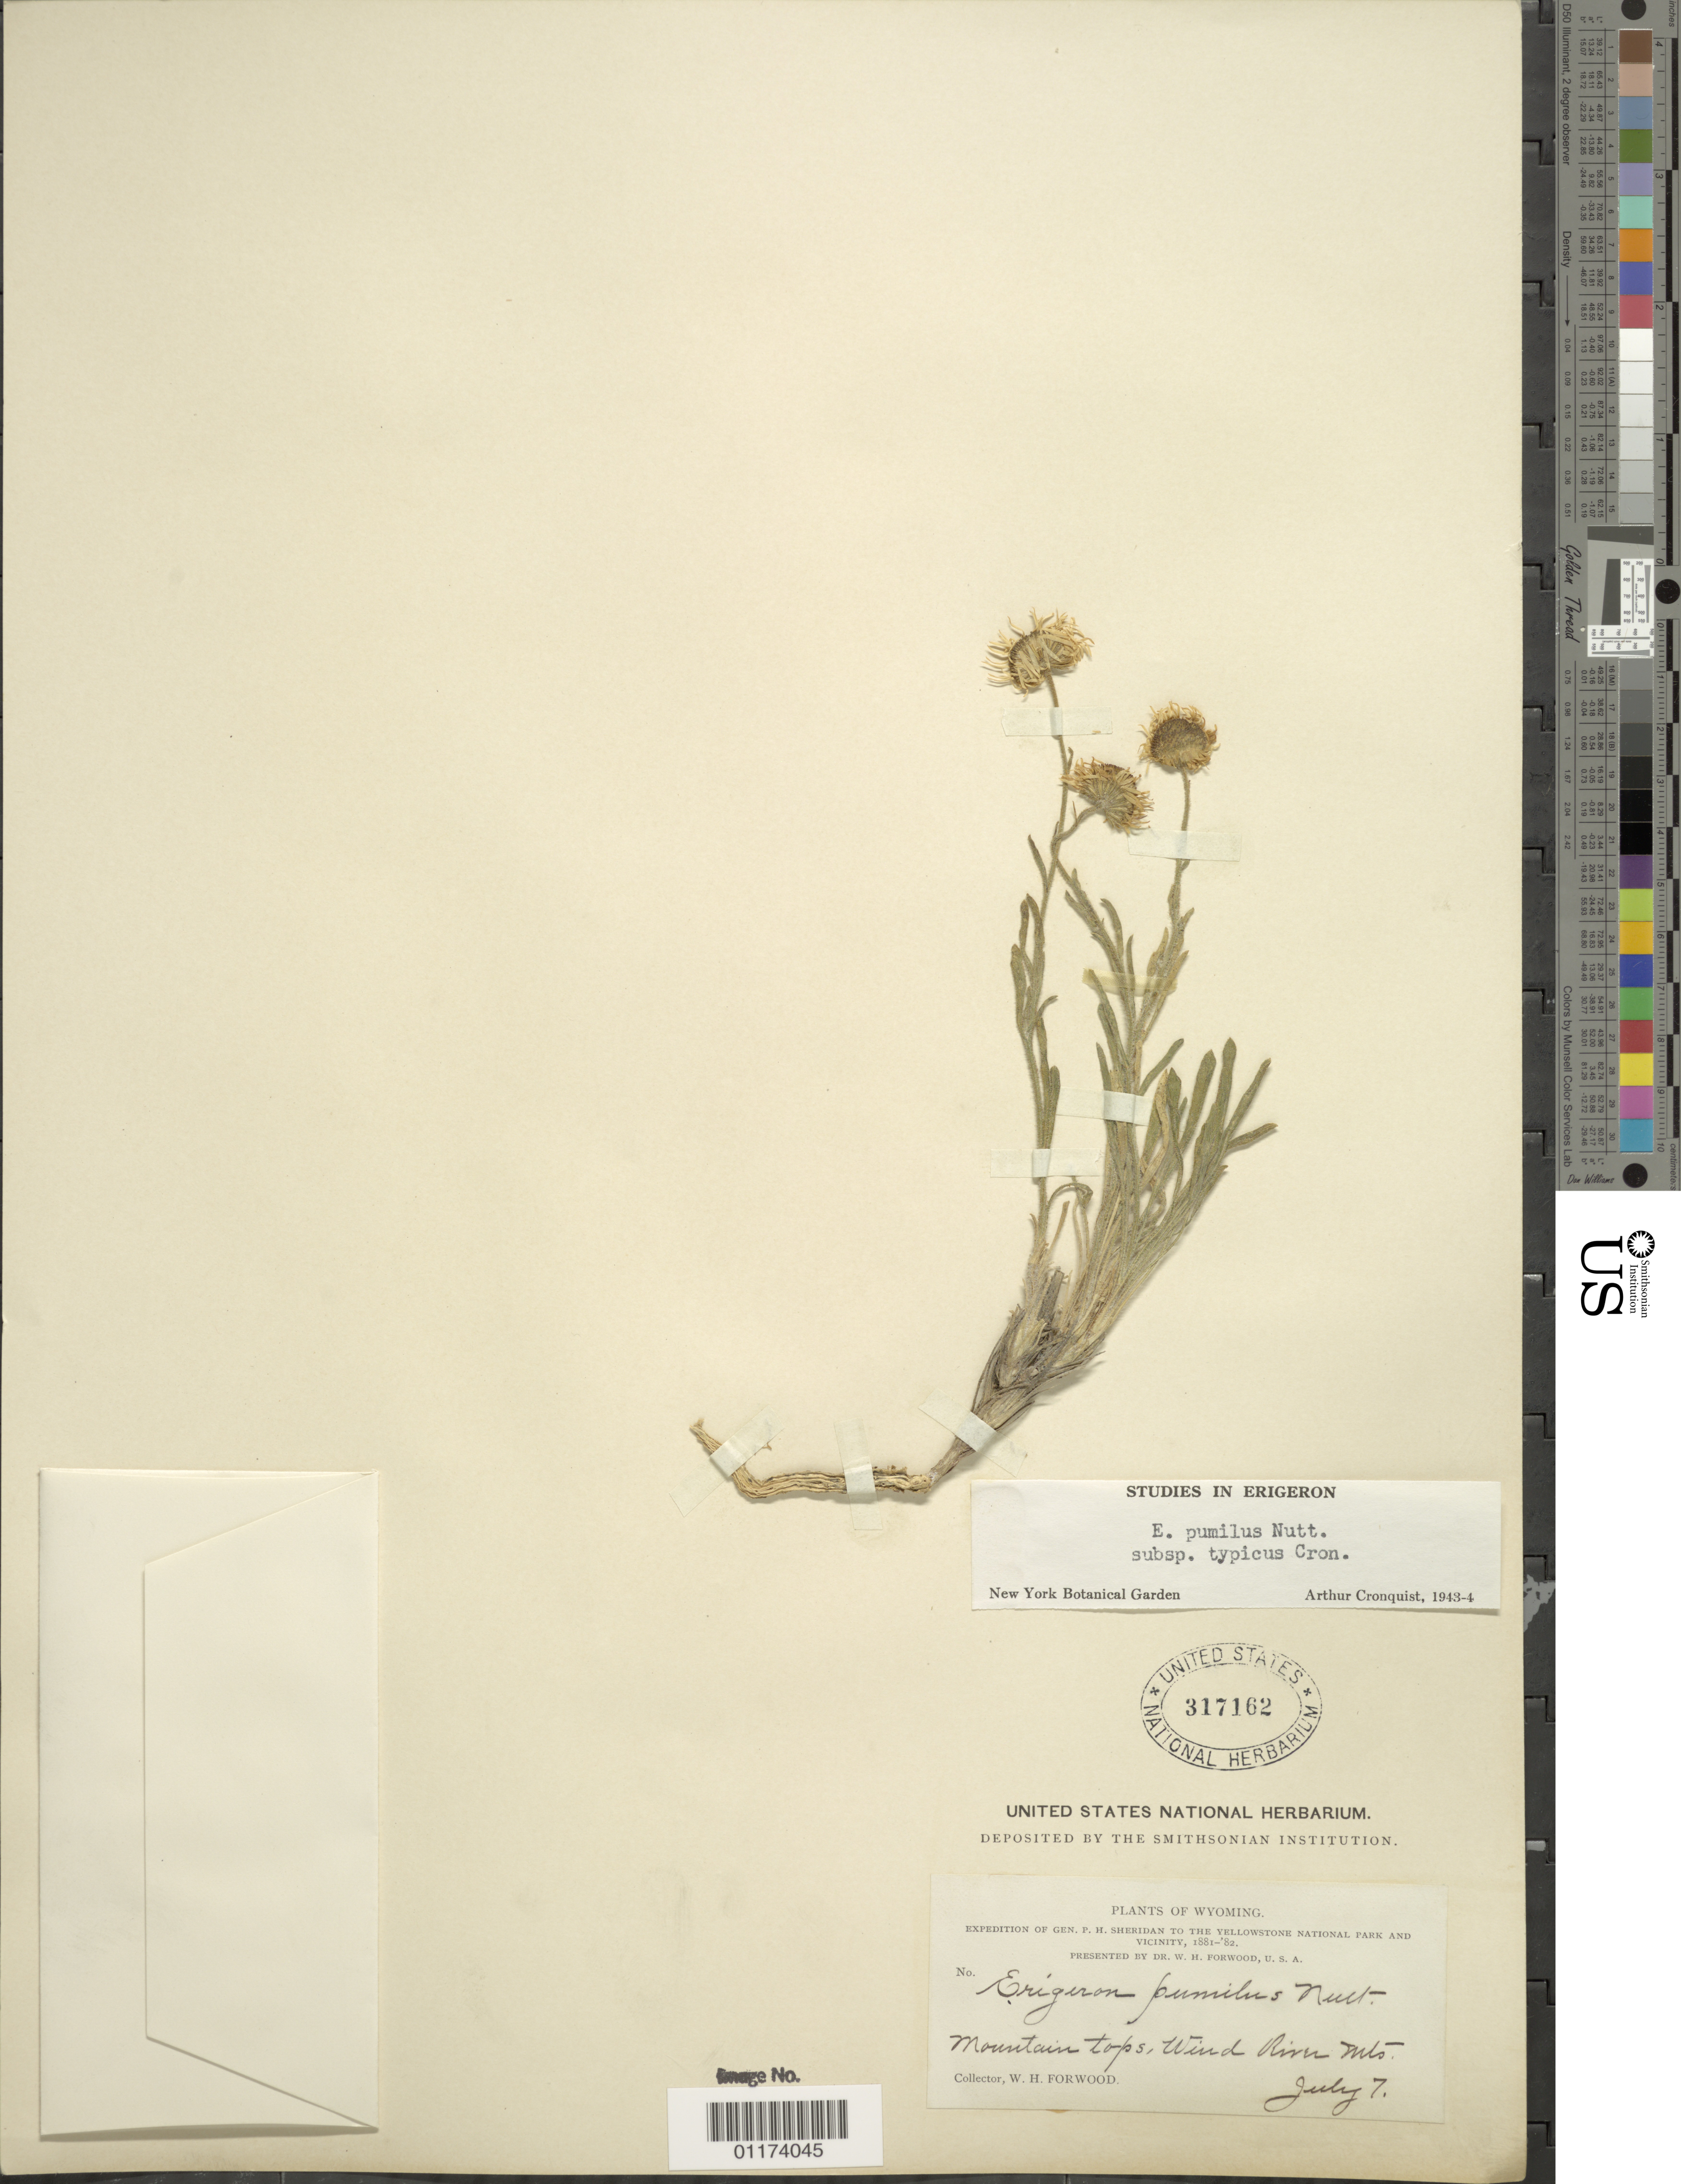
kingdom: Plantae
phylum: Tracheophyta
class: Magnoliopsida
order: Asterales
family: Asteraceae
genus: Erigeron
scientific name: Erigeron pumilus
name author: Nutt.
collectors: W. Forwood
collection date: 1881-07-07/1882-07-07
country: United States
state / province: Wyoming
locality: Wind River Mts.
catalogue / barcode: US 317162